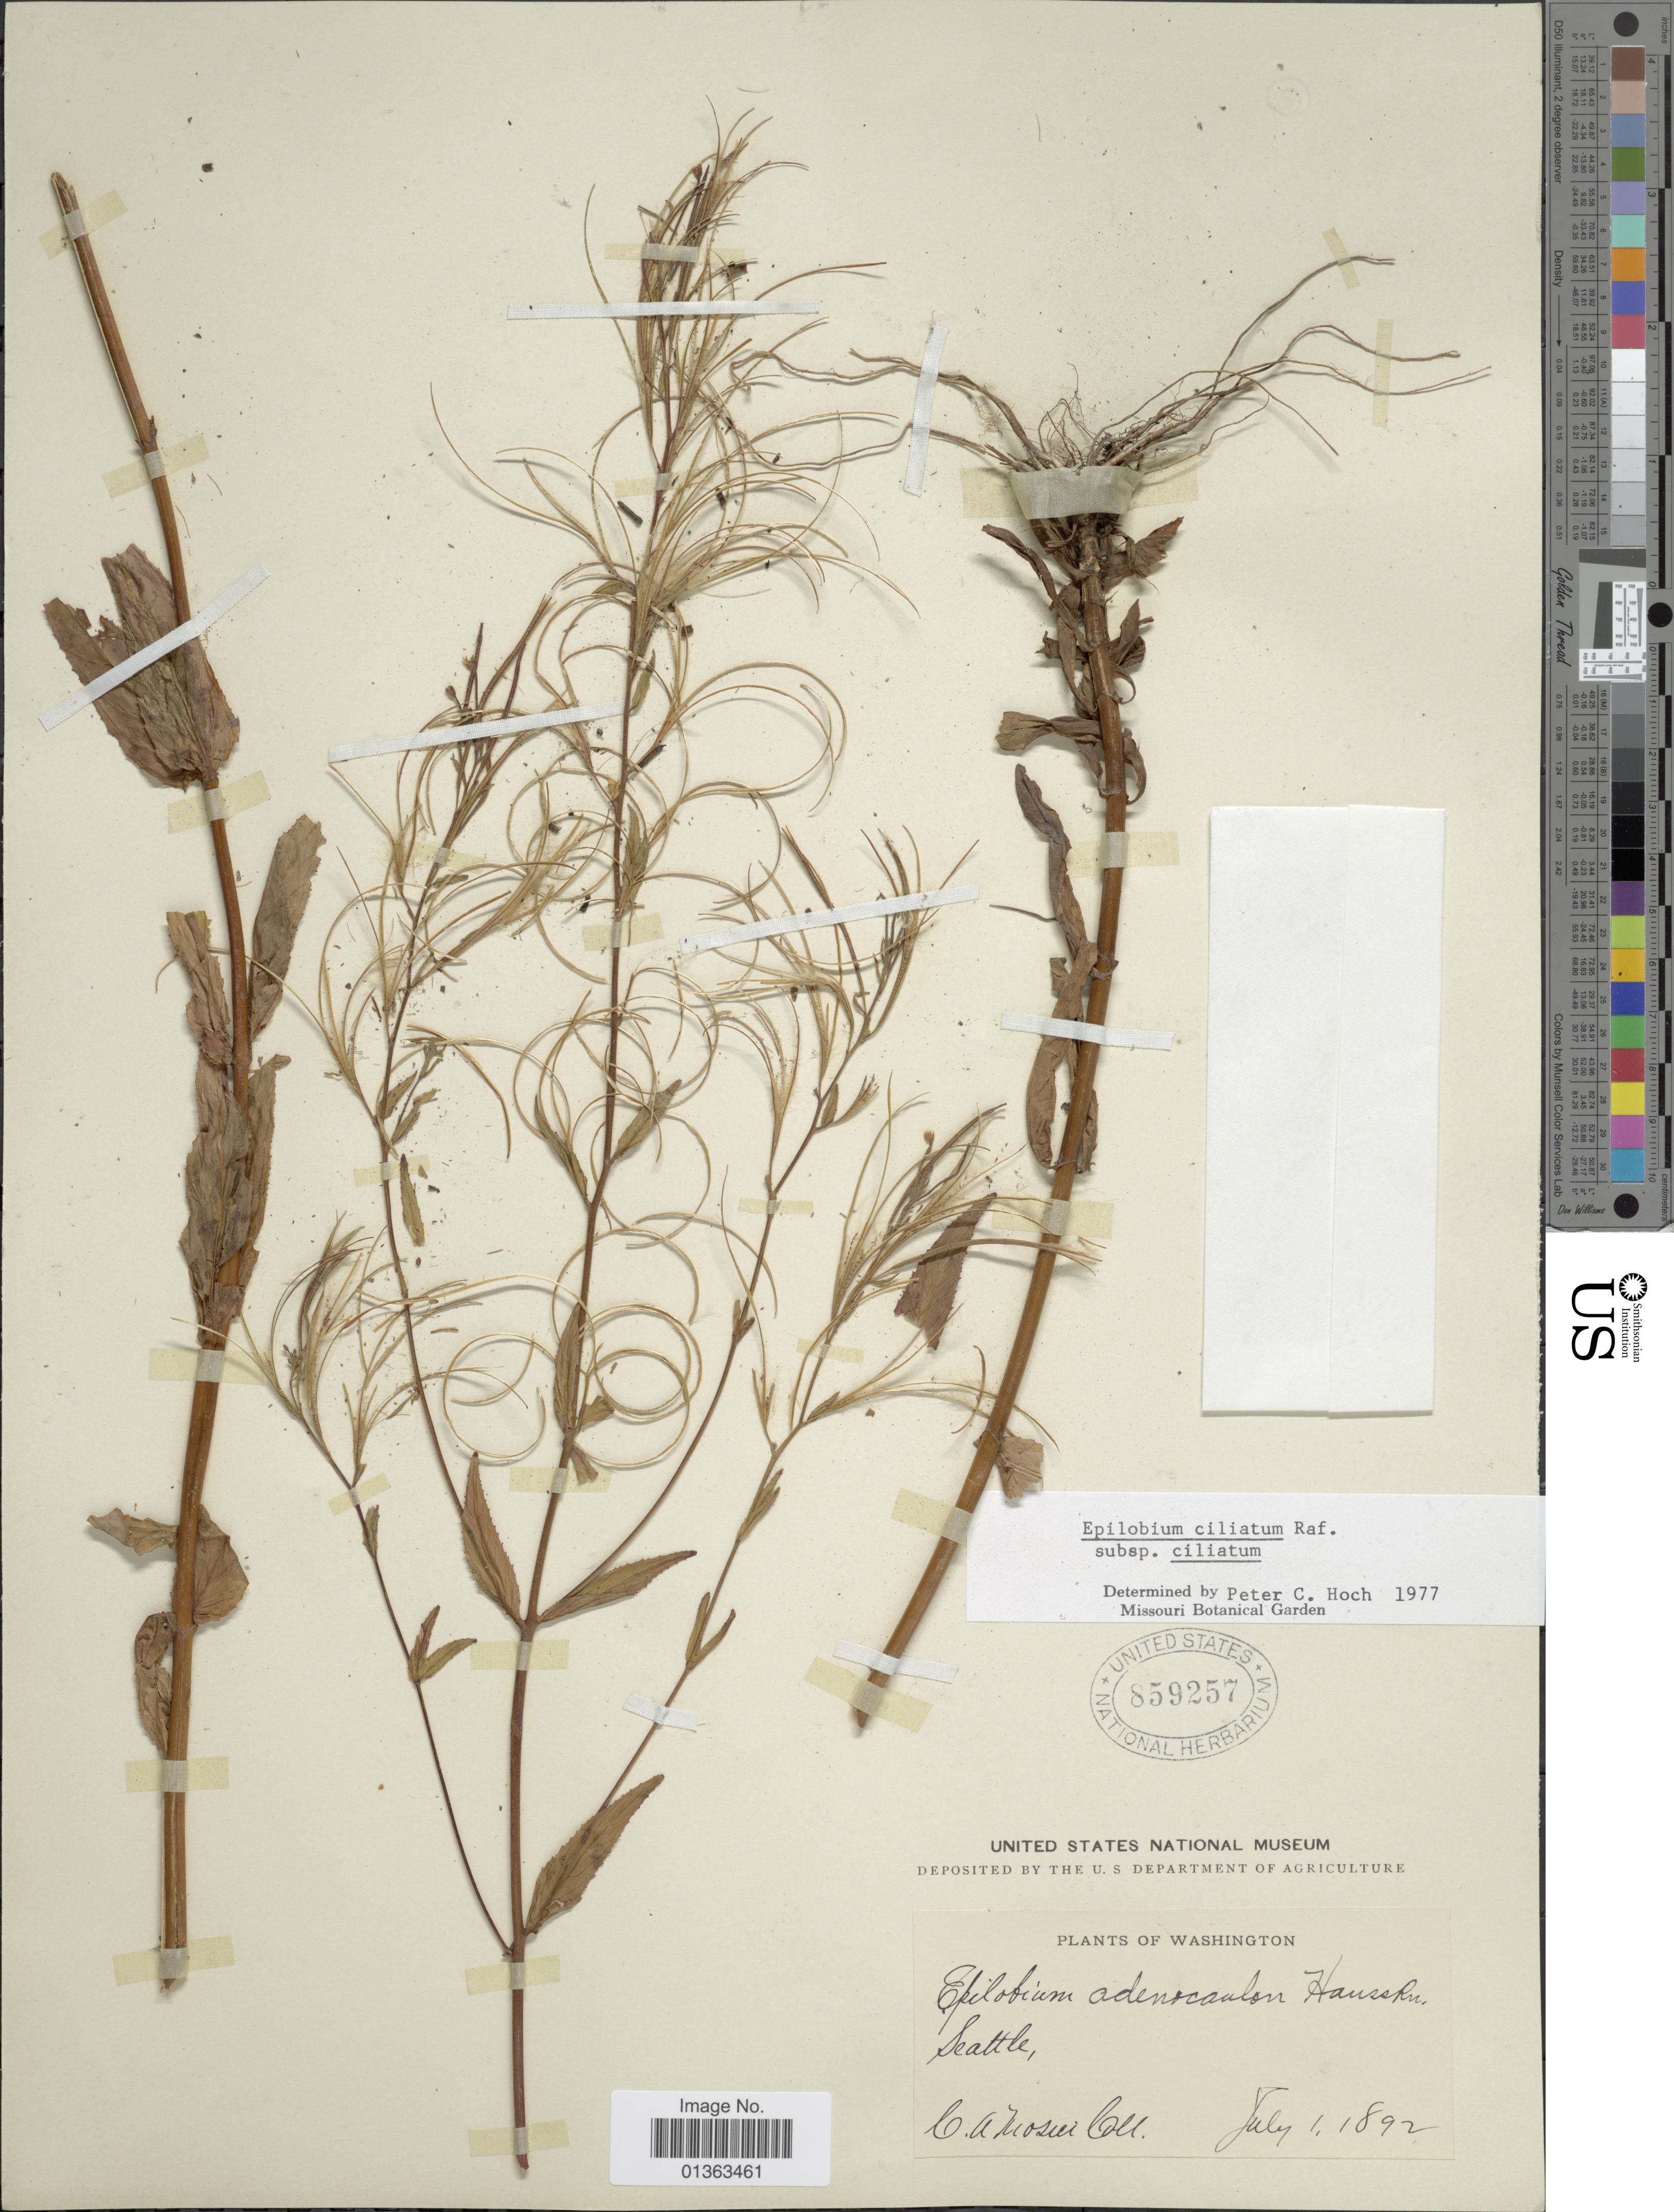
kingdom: Plantae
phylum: Tracheophyta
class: Magnoliopsida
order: Myrtales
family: Onagraceae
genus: Epilobium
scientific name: Epilobium ciliatum subsp. ciliatum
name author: Raf.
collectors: C. A. Mosier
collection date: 1892-07-01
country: United States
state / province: Washington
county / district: King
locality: Seattle.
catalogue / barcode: US 859257